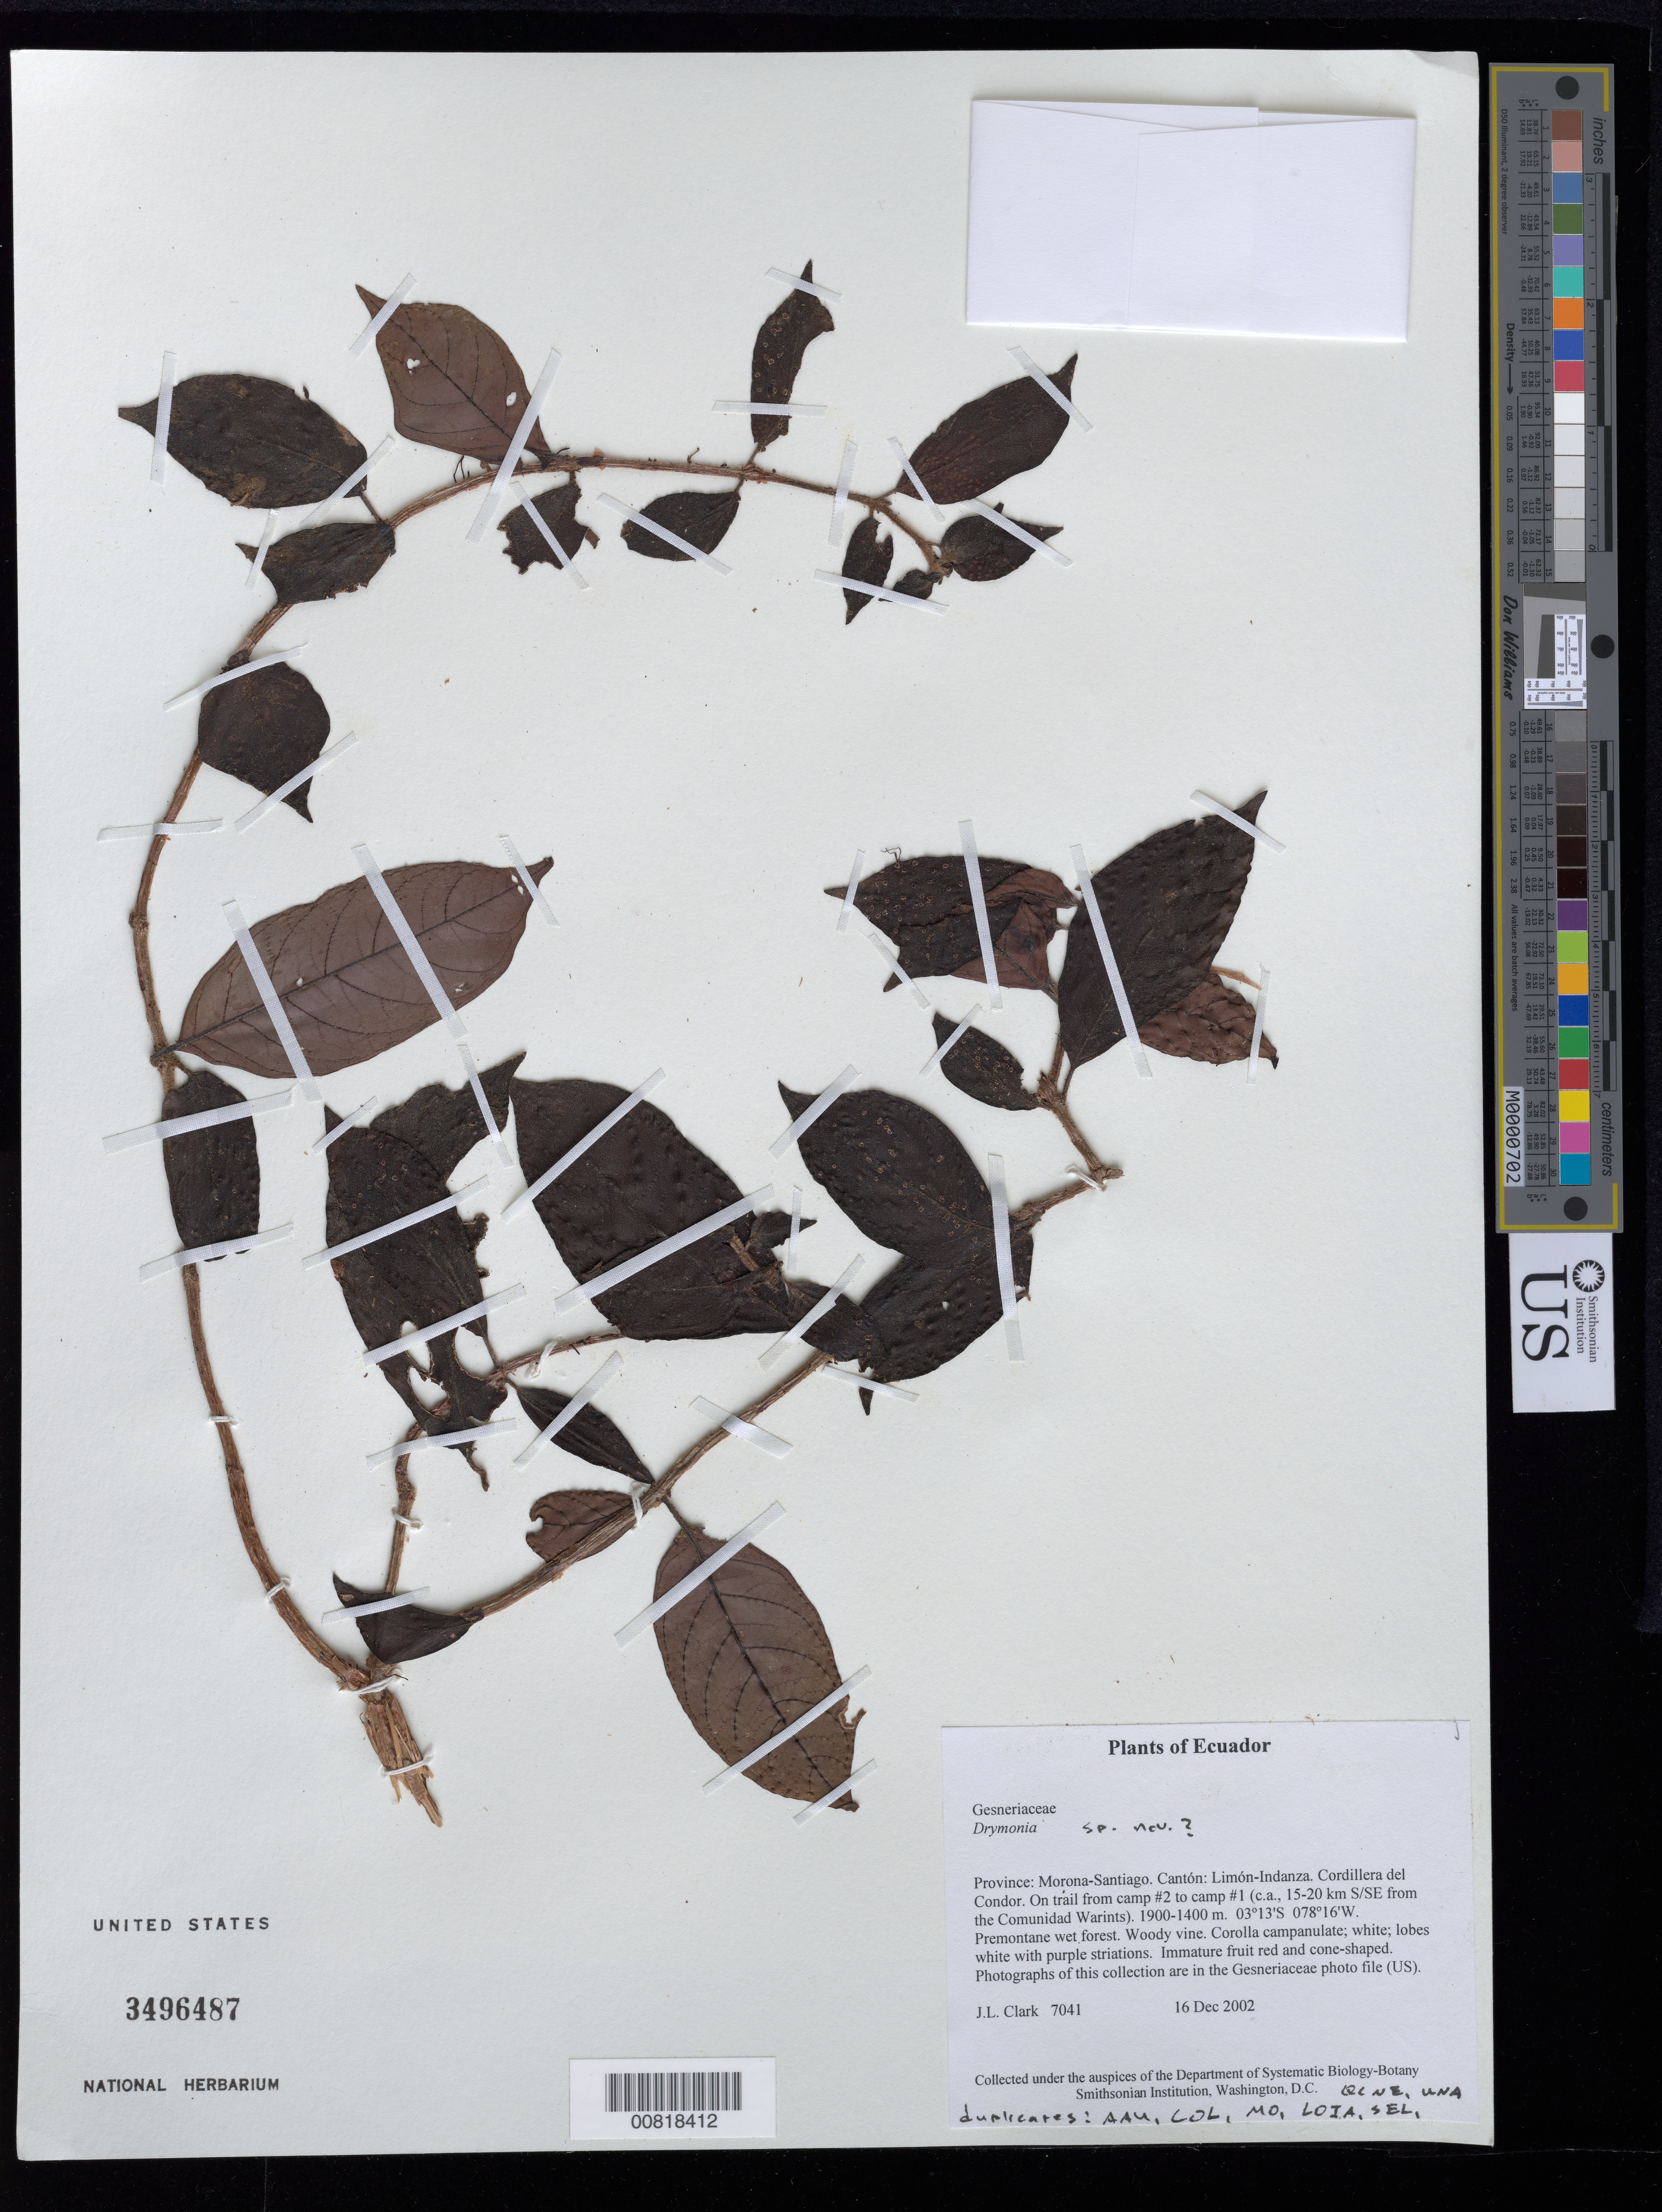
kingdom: Plantae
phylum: Tracheophyta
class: Magnoliopsida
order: Lamiales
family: Gesneriaceae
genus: Drymonia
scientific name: Drymonia sp.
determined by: Clark, J. L., (SEL), The Marie Selby Botanical Garden (UNITED STATES)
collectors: J. L. Clark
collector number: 7041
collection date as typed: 16 Dec 2002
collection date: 2002-12-16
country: Ecuador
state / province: Morona-Santiago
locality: Limón-Indanza. Cordillera del Condor. On trail from camp #2 to camp #1 (c.a., 15-20 km S/SE from the Comunidad Warints).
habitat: Premontane wet forest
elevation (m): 1900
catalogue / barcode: US 3496487